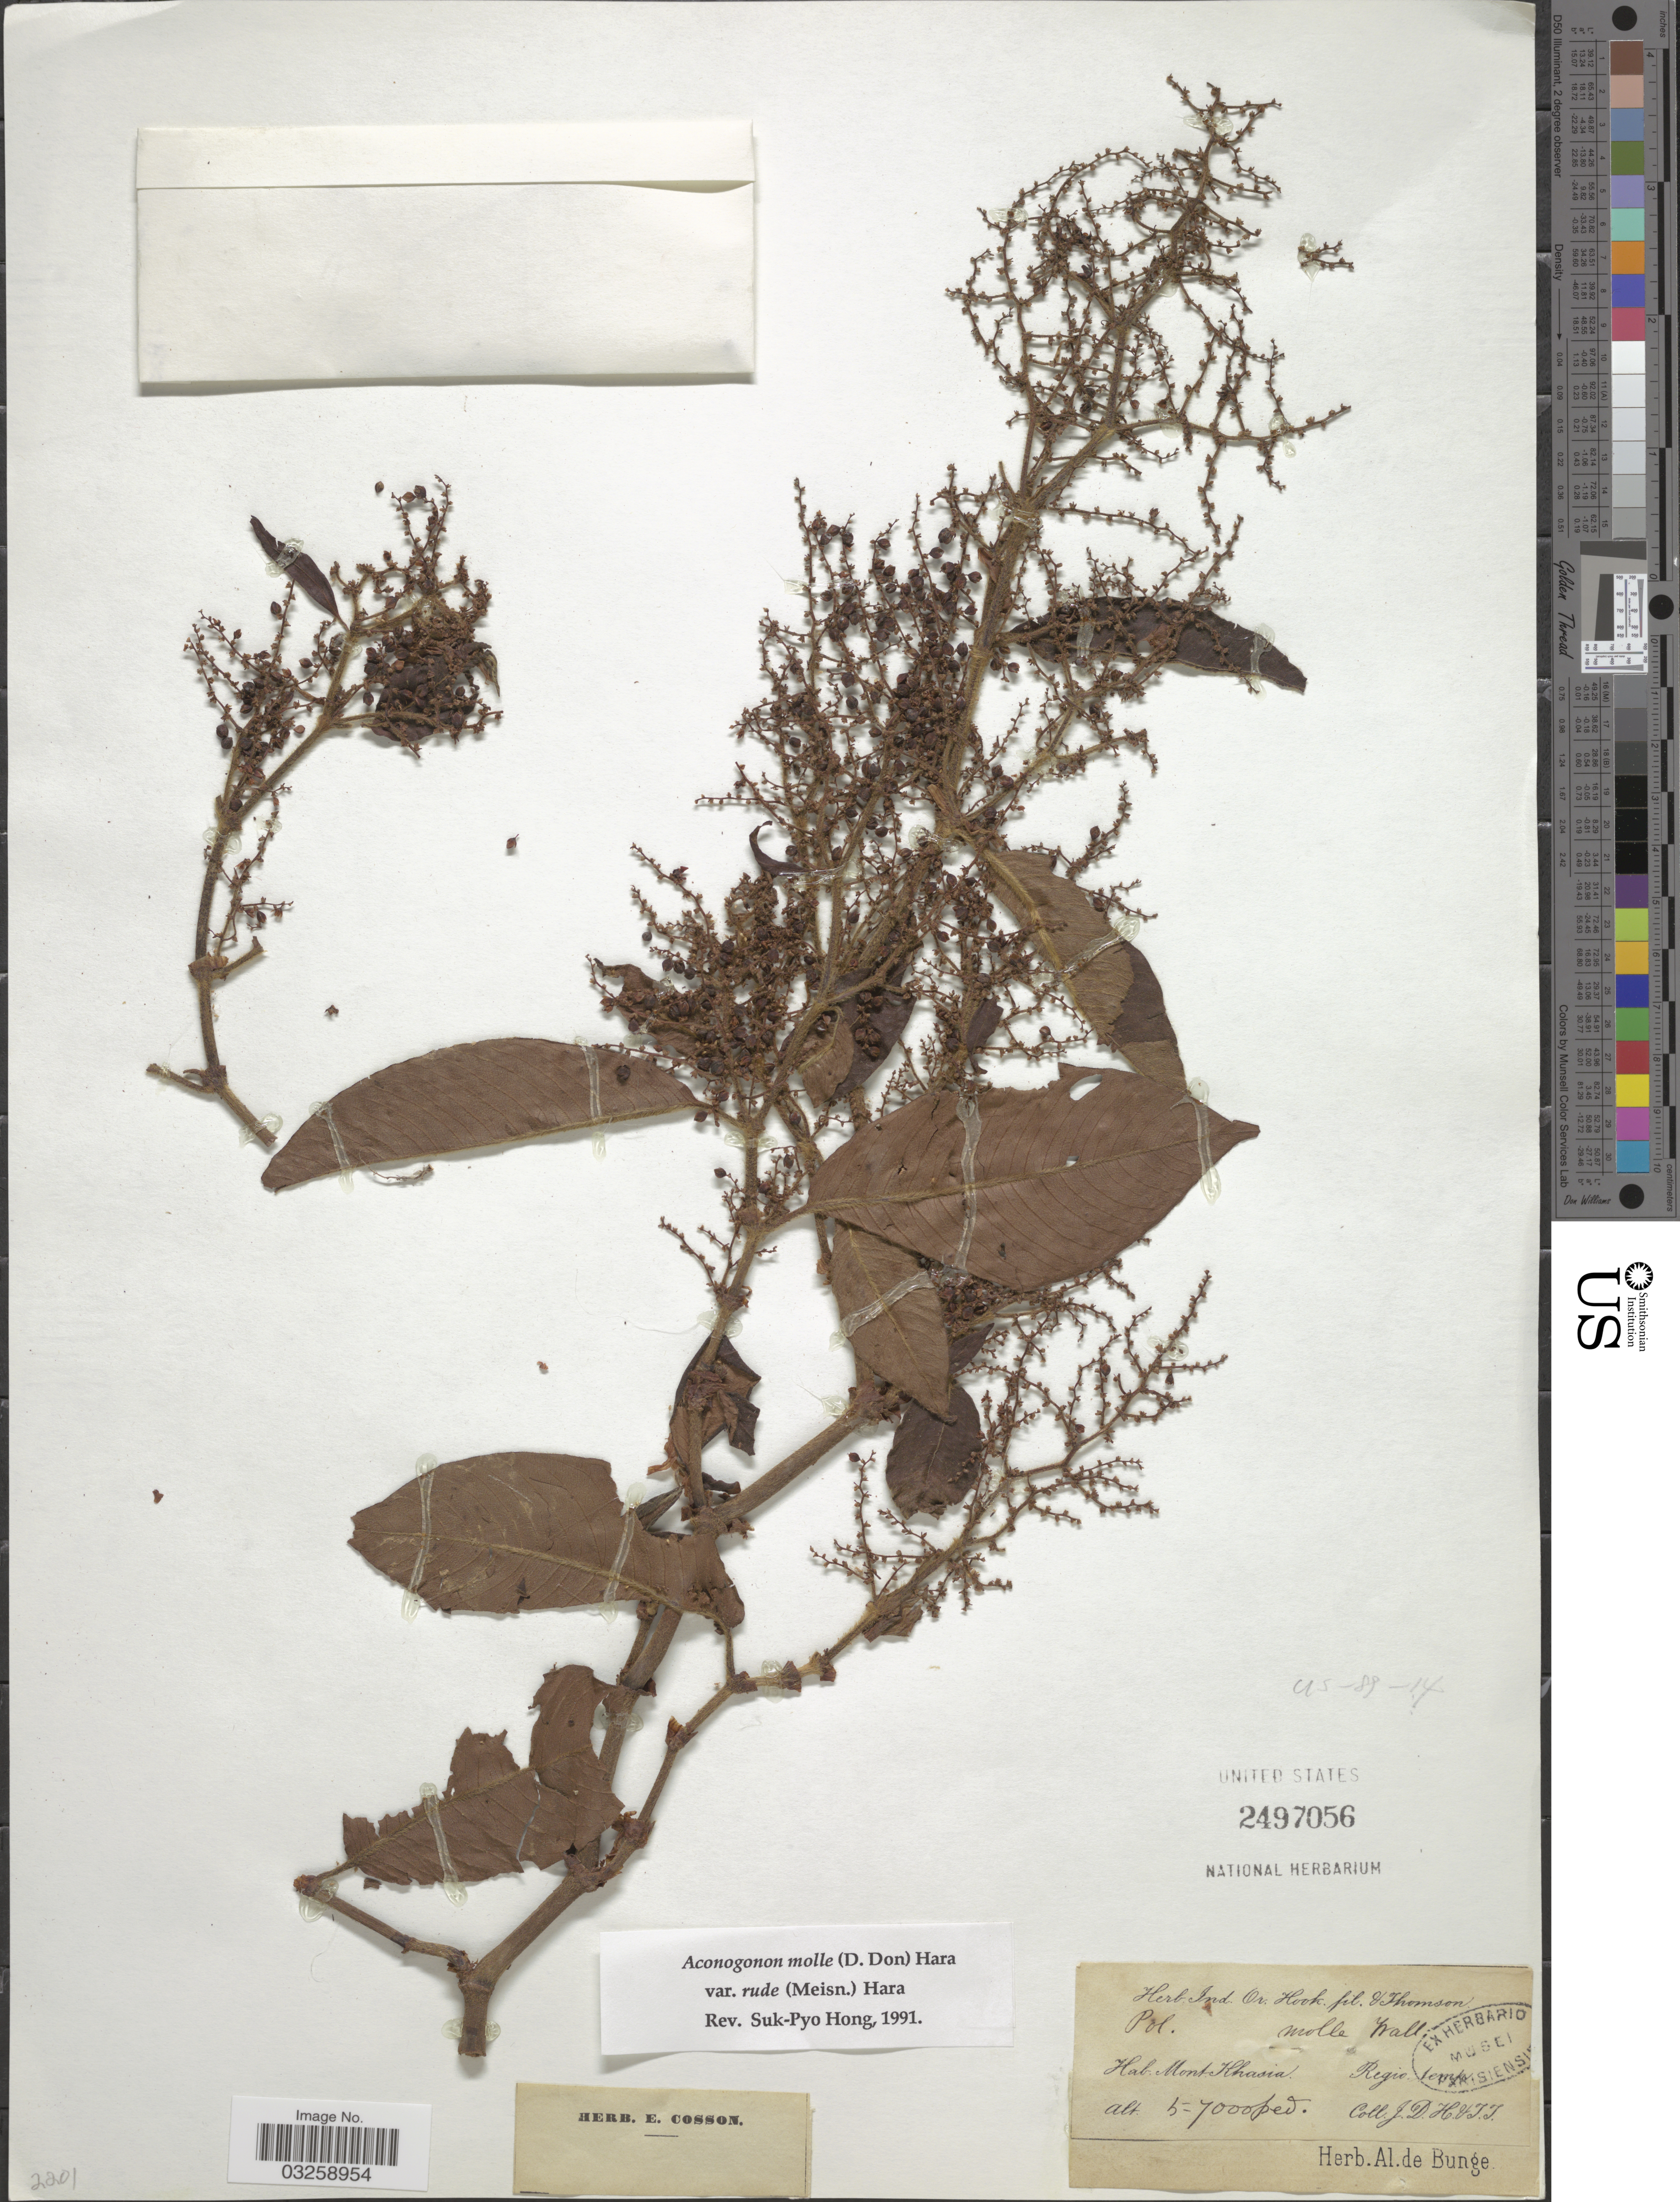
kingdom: Plantae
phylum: Tracheophyta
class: Magnoliopsida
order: Caryophyllales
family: Polygonaceae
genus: Koenigia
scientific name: Koenigia mollis var. rudis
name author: (Meisn.) T.M. Schust. & Reveal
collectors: J. D. Hooker & T. Thomson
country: India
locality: Mont. Khasia. Regio. temp.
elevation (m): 1524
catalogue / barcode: US 2497056